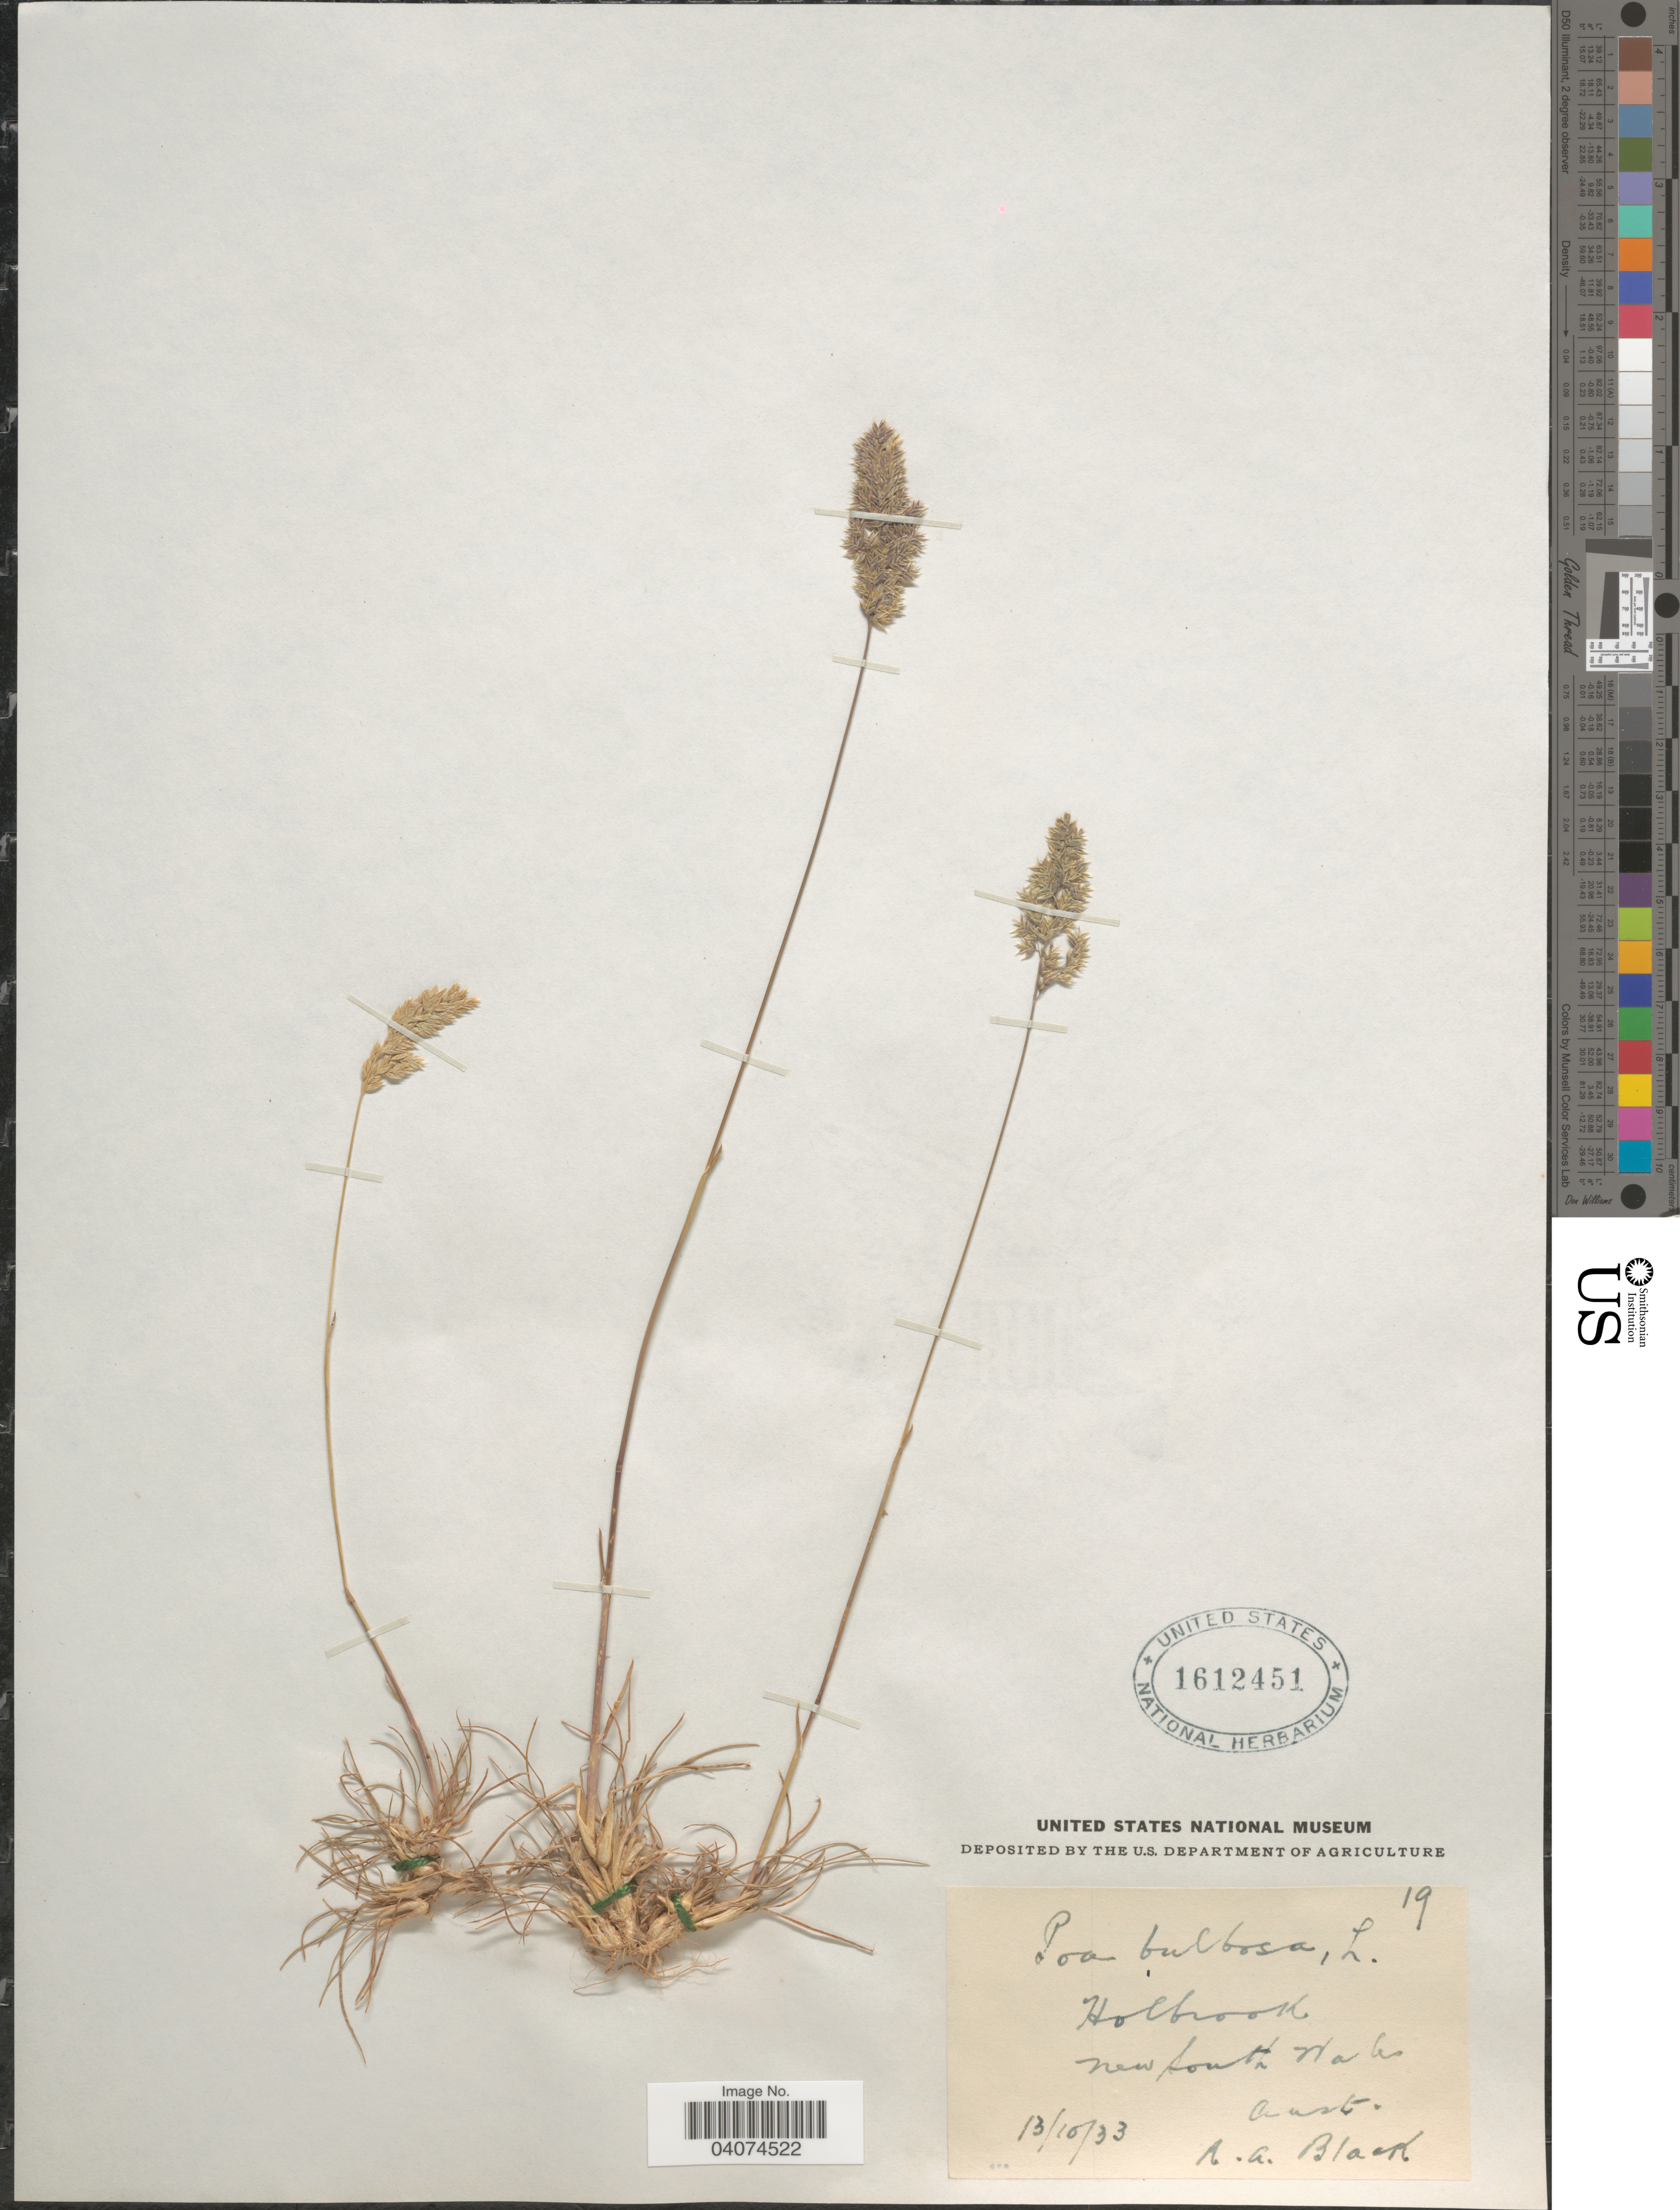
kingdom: Plantae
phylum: Tracheophyta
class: Liliopsida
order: Poales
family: Poaceae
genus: Poa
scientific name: Poa bulbosa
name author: L.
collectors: R. A. Black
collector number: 19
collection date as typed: Transcribed d/m/y: 13/10/33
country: Australia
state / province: New South Wales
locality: Holbrook.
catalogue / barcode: US 1612451